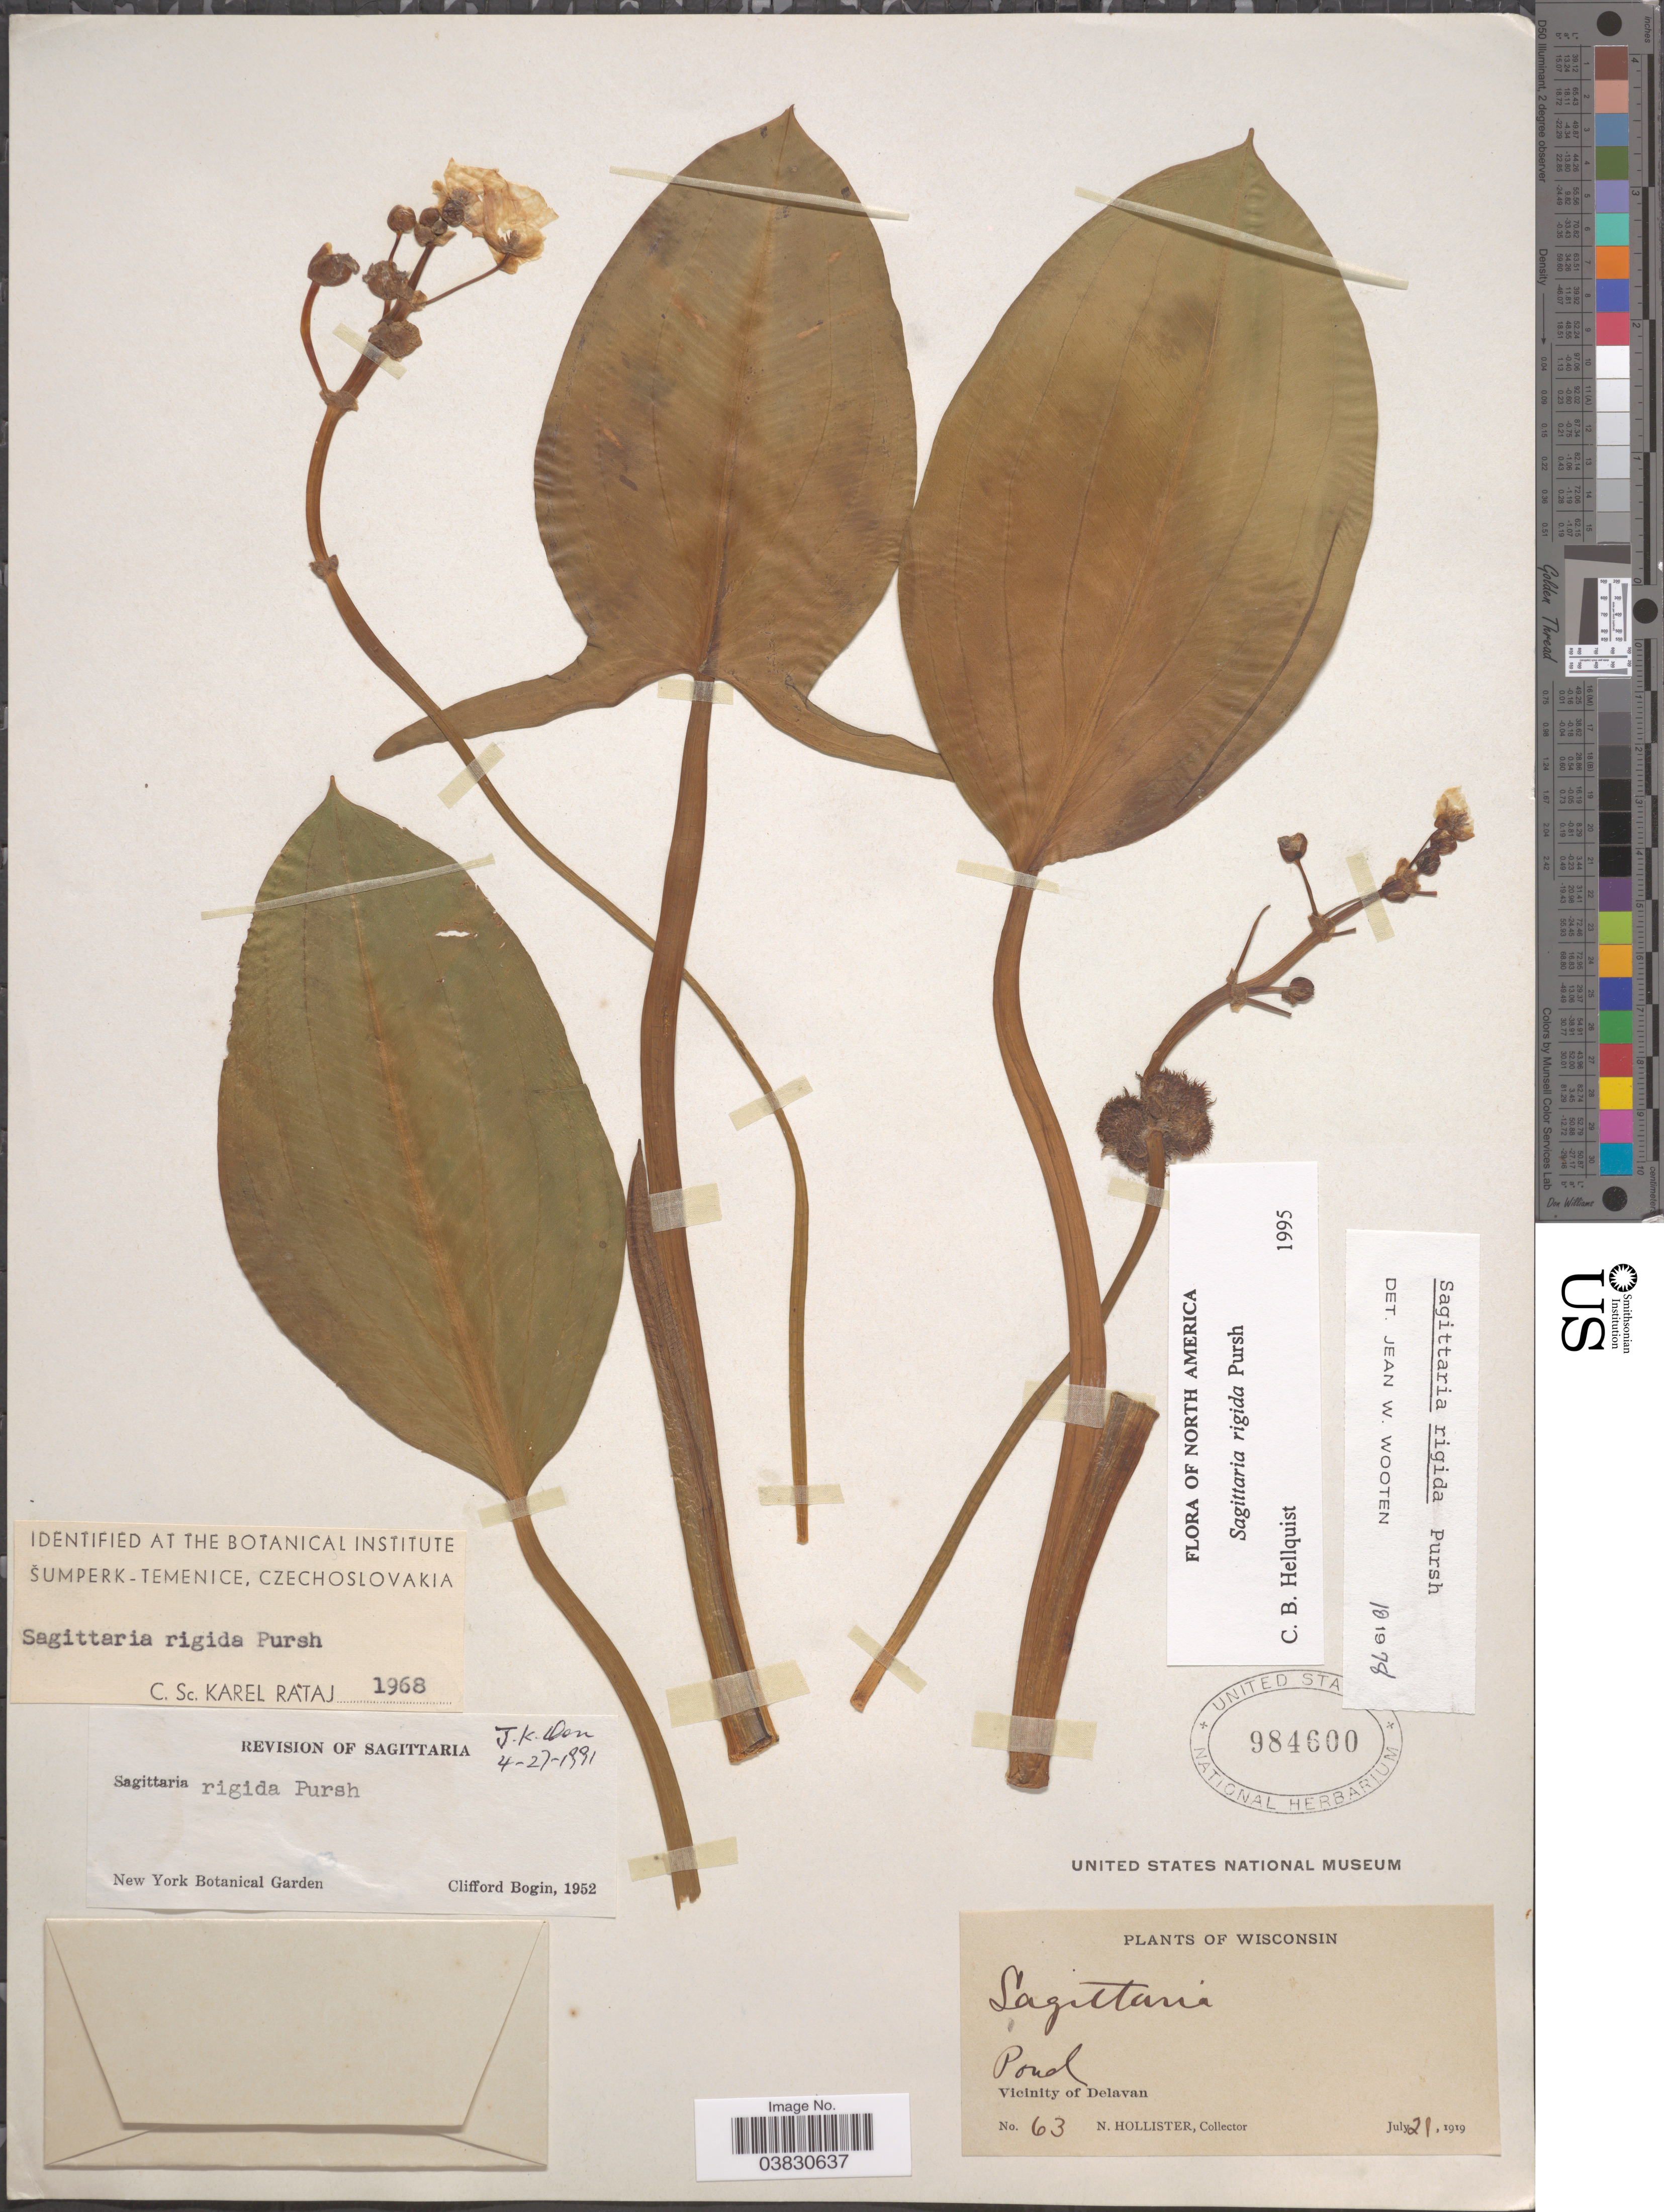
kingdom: Plantae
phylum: Tracheophyta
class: Liliopsida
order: Alismatales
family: Alismataceae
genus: Sagittaria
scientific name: Sagittaria rigida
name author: Pursh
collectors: N. Hollister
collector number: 63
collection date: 1919-07-21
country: United States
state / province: Wisconsin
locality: Vicinity of Delavan.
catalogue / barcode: US 984600